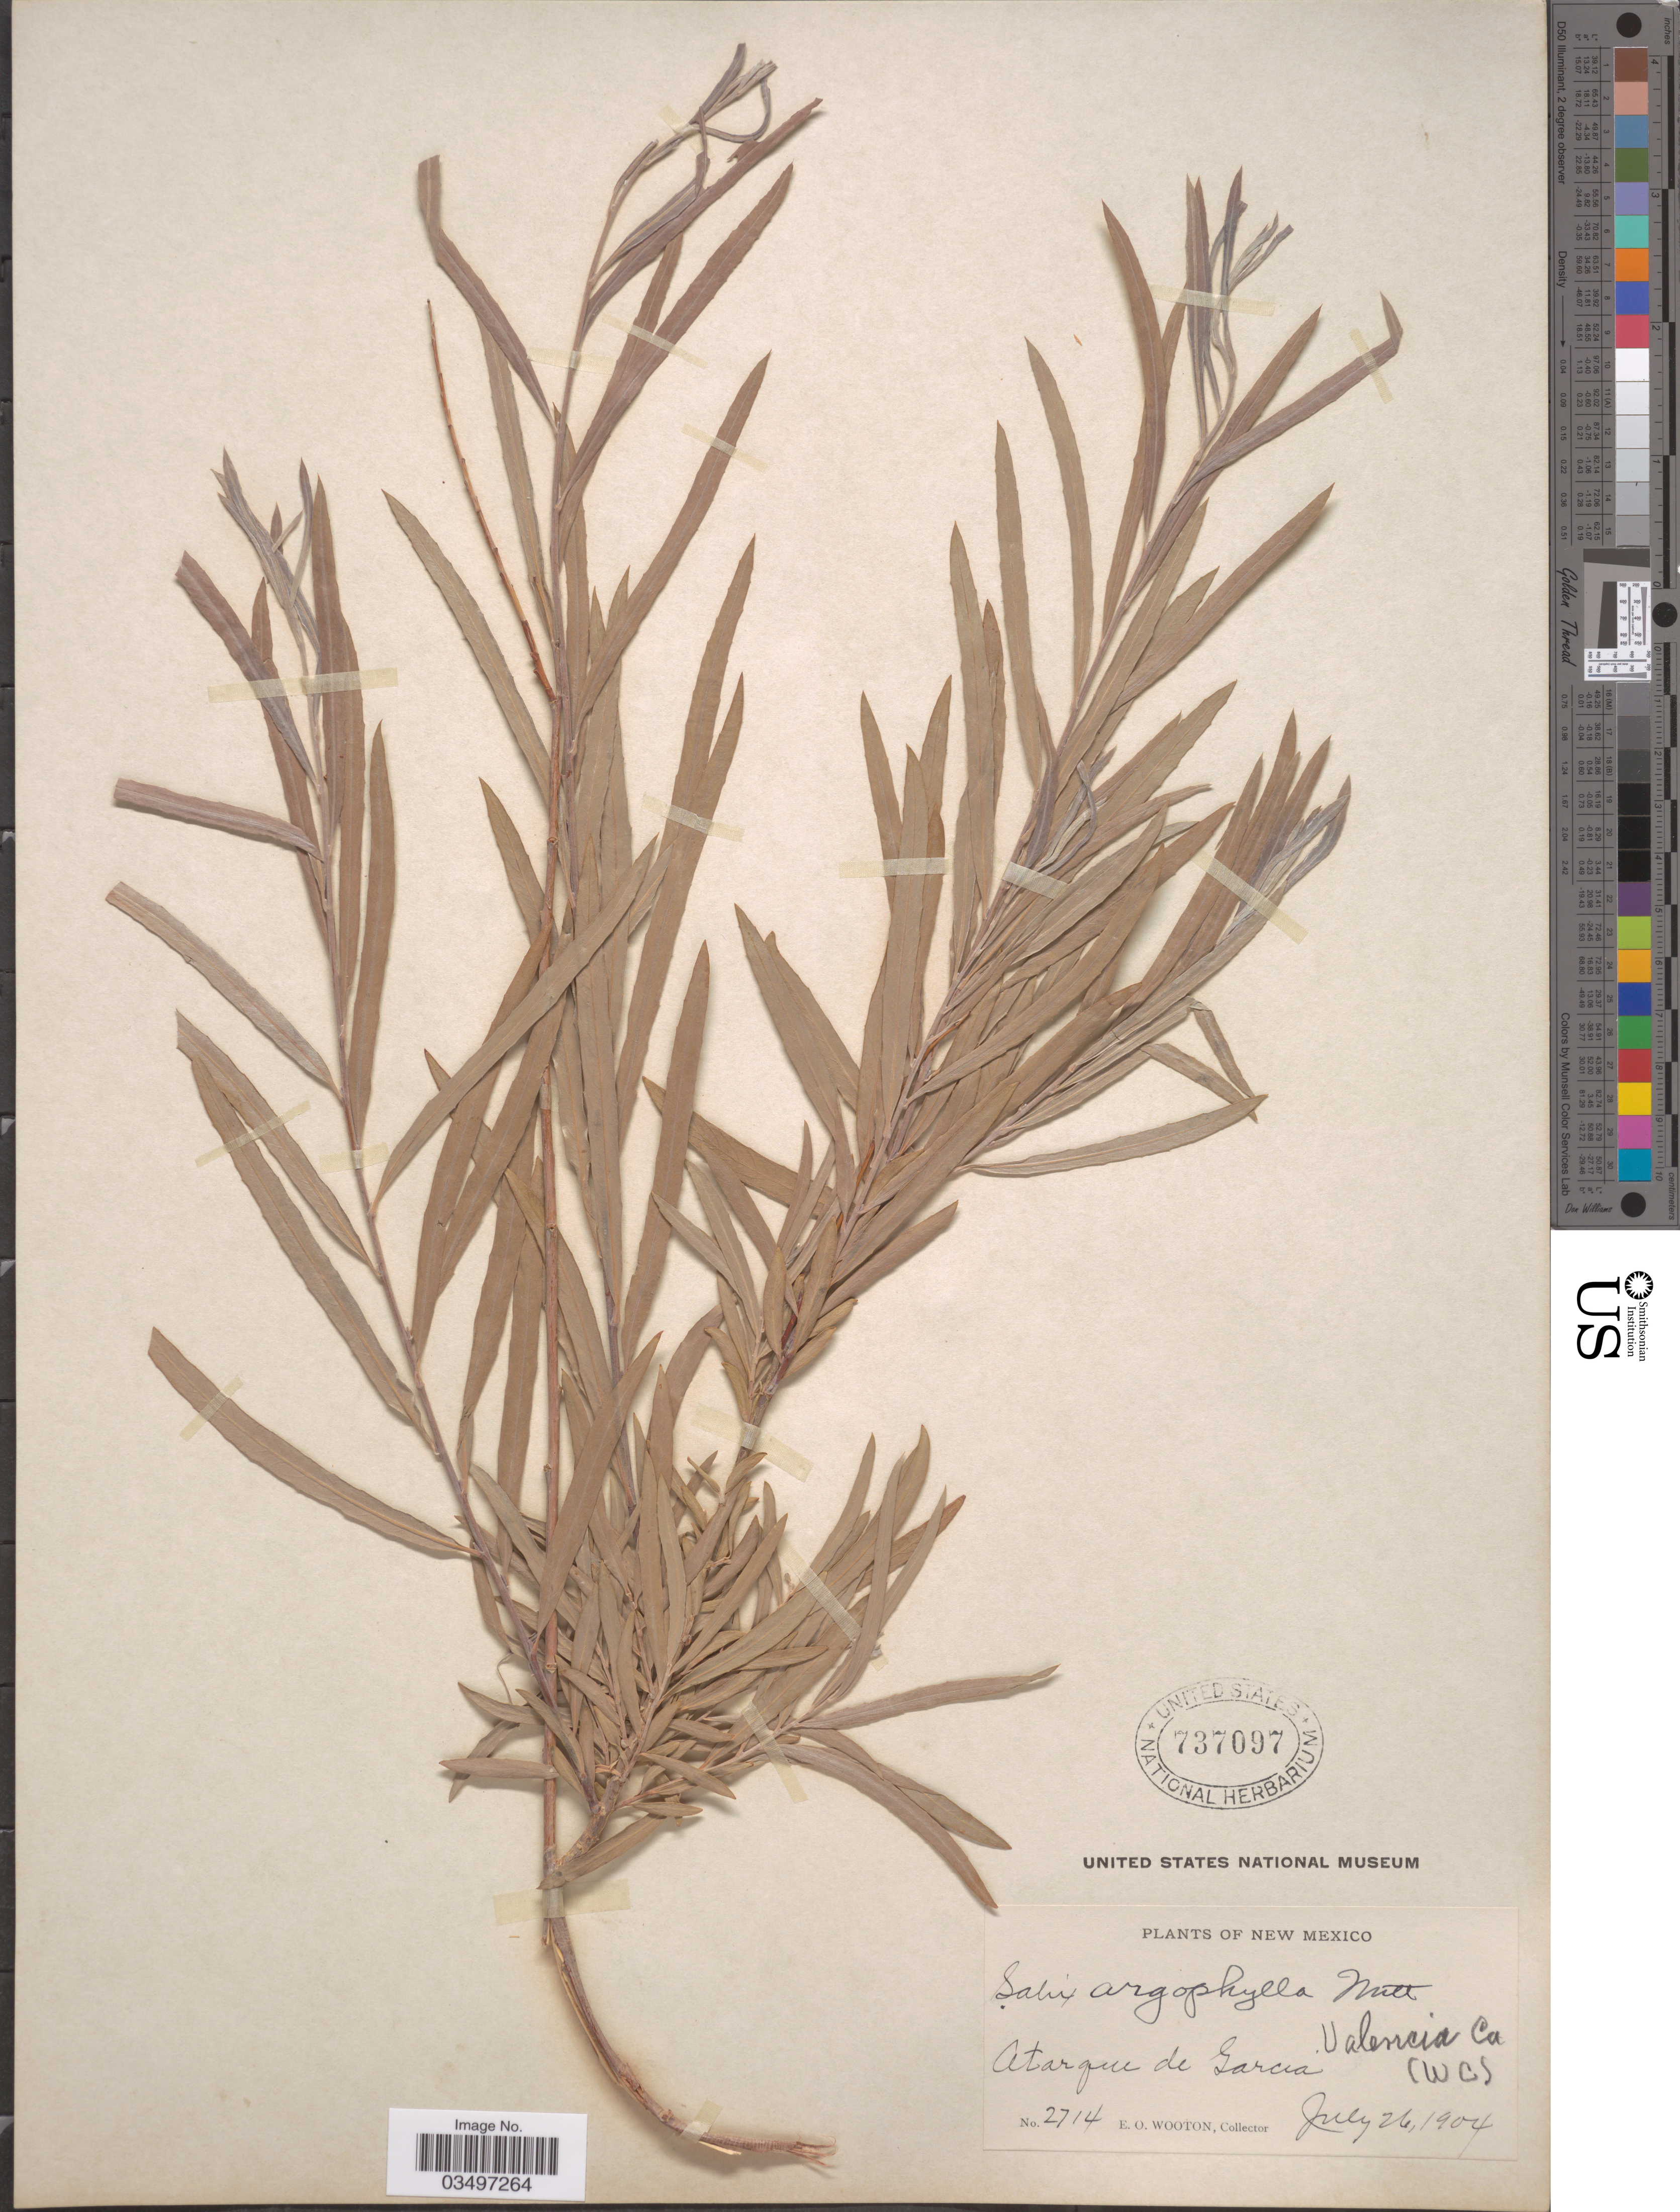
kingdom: Plantae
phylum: Tracheophyta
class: Magnoliopsida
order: Malpighiales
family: Salicaceae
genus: Salix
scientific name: Salix exigua var. stenophylla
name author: (Rydb.) C.K. Schneid.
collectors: E. O. Wooton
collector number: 2714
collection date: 1904-07-26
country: United States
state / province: New Mexico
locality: Atarque de Garcia. Valencia Co. (WC).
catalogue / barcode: US 737097